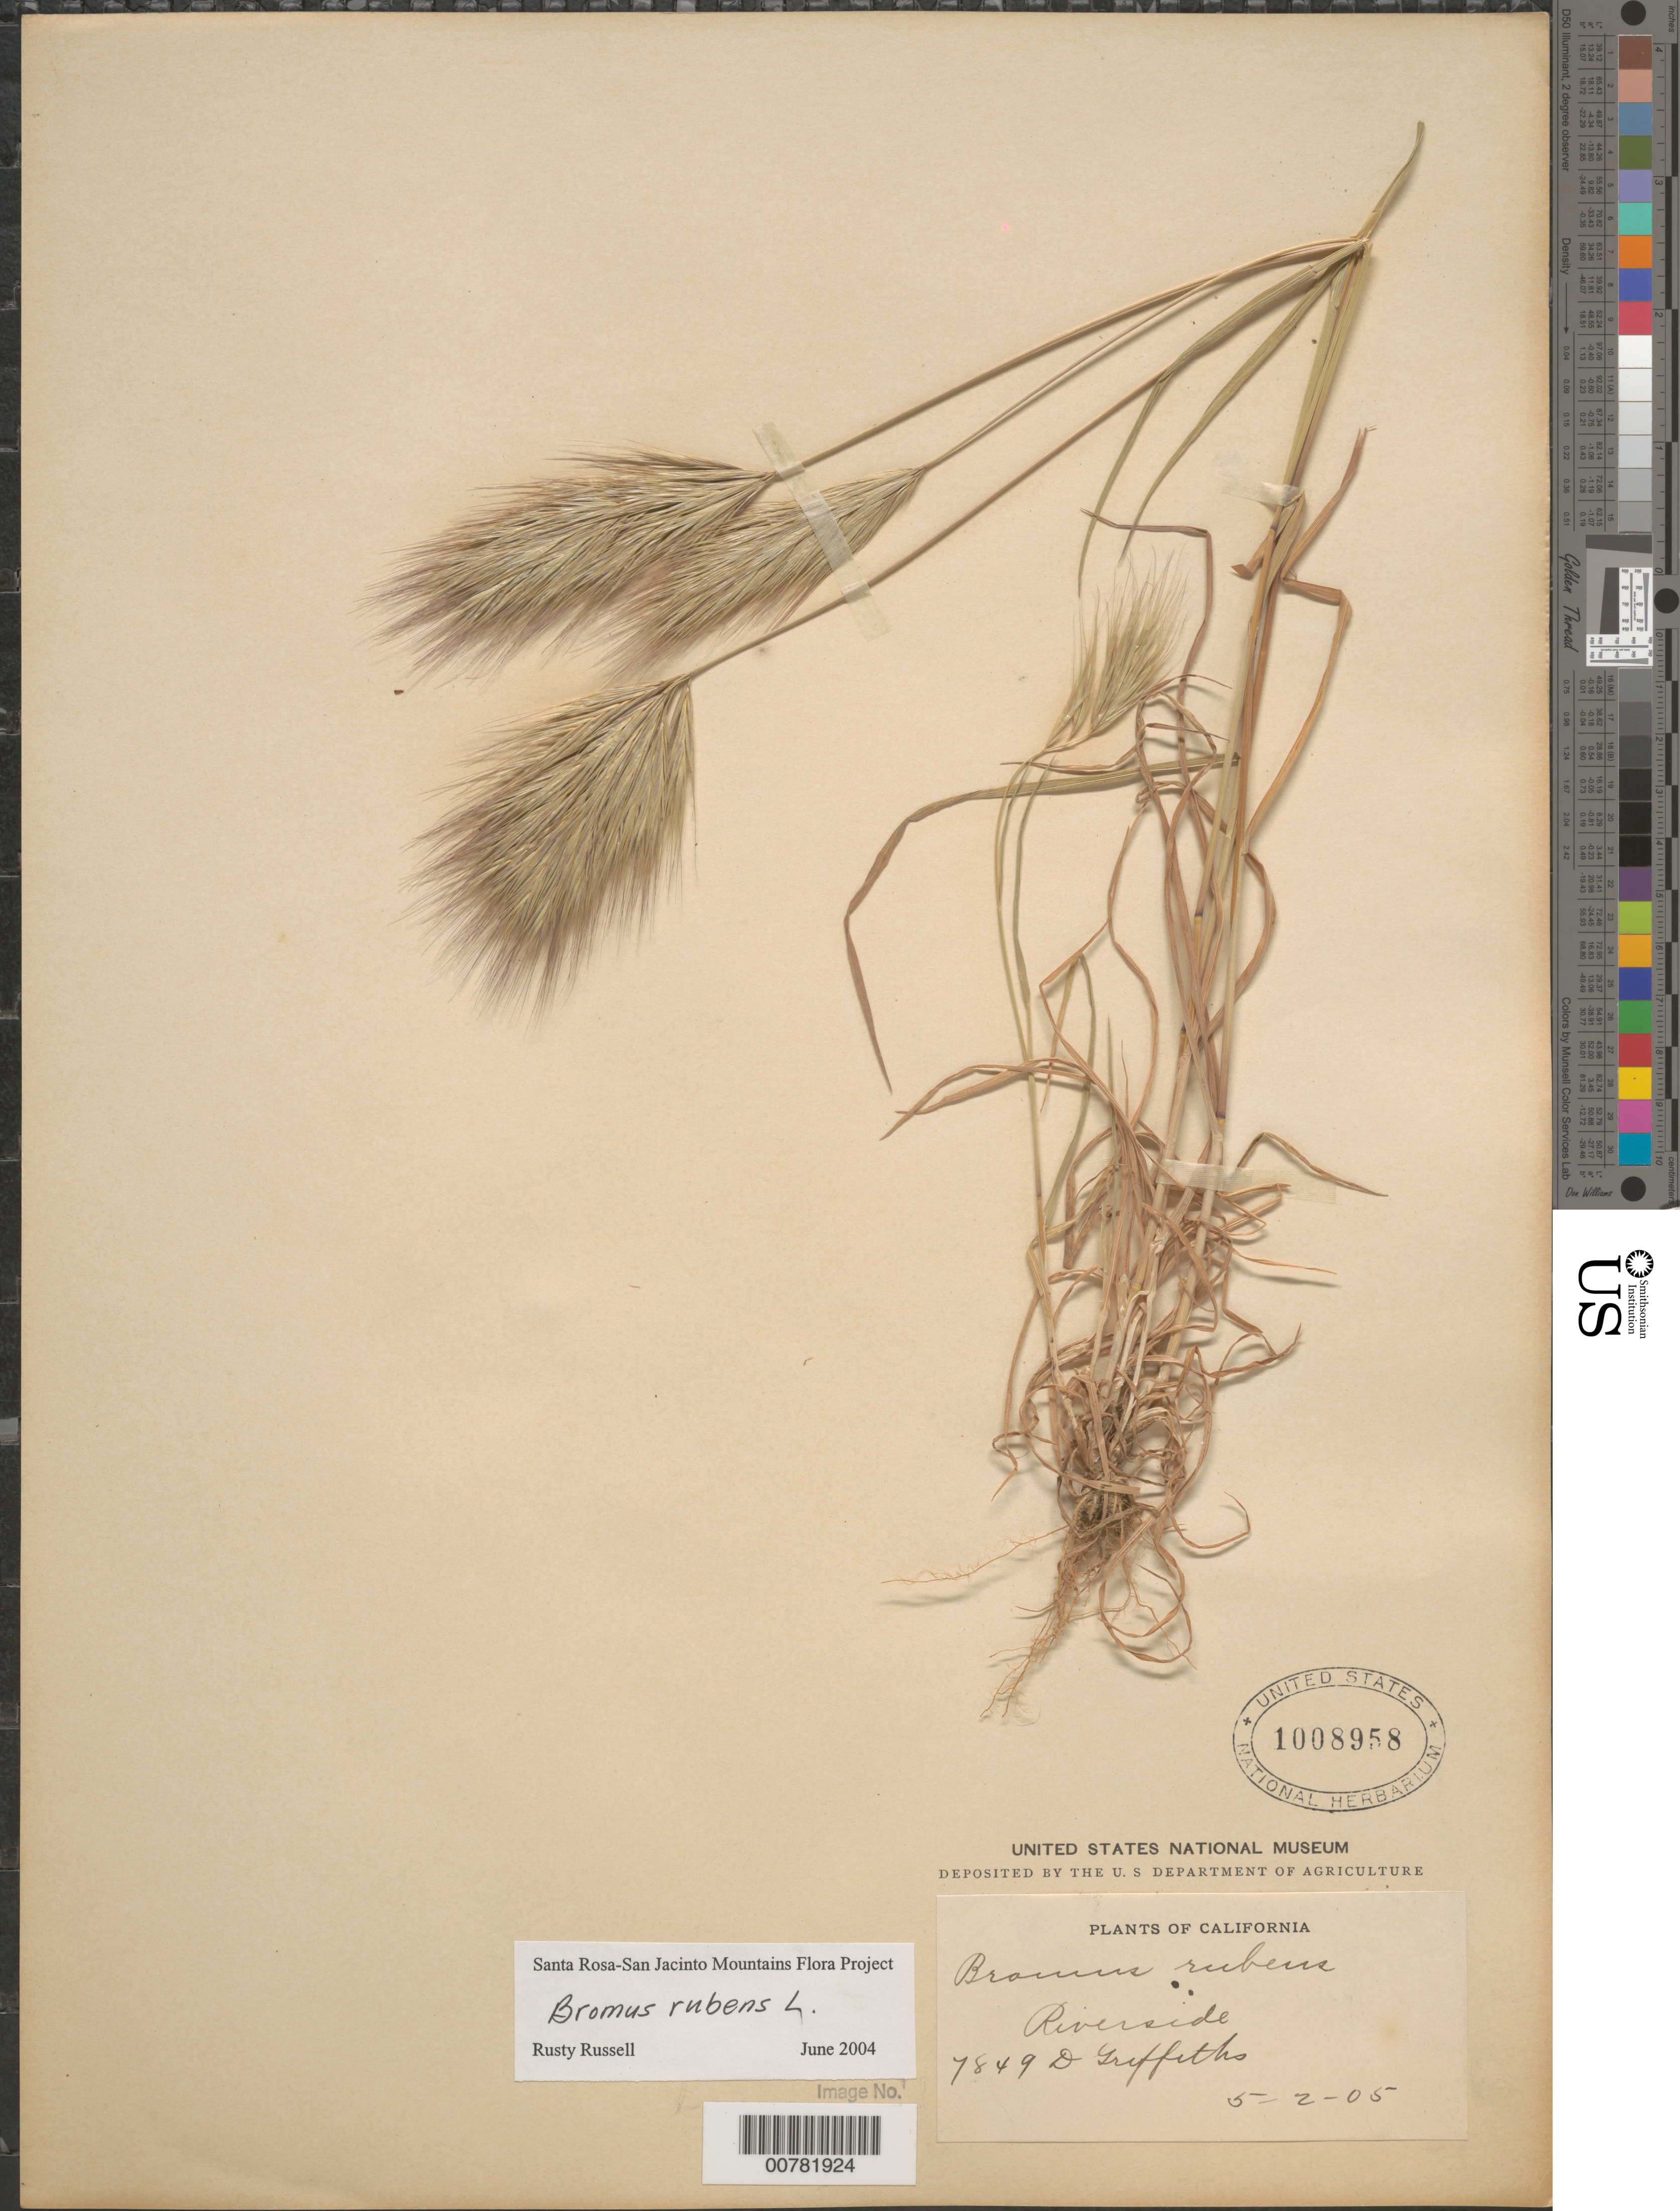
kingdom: Plantae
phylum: Tracheophyta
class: Liliopsida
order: Poales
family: Poaceae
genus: Bromus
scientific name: Bromus rubens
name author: L.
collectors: D. Griffiths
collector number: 7849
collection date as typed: Transcribed d/m/y: 2/5/5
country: United States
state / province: California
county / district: Riverside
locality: Riverside.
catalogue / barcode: US 1008958